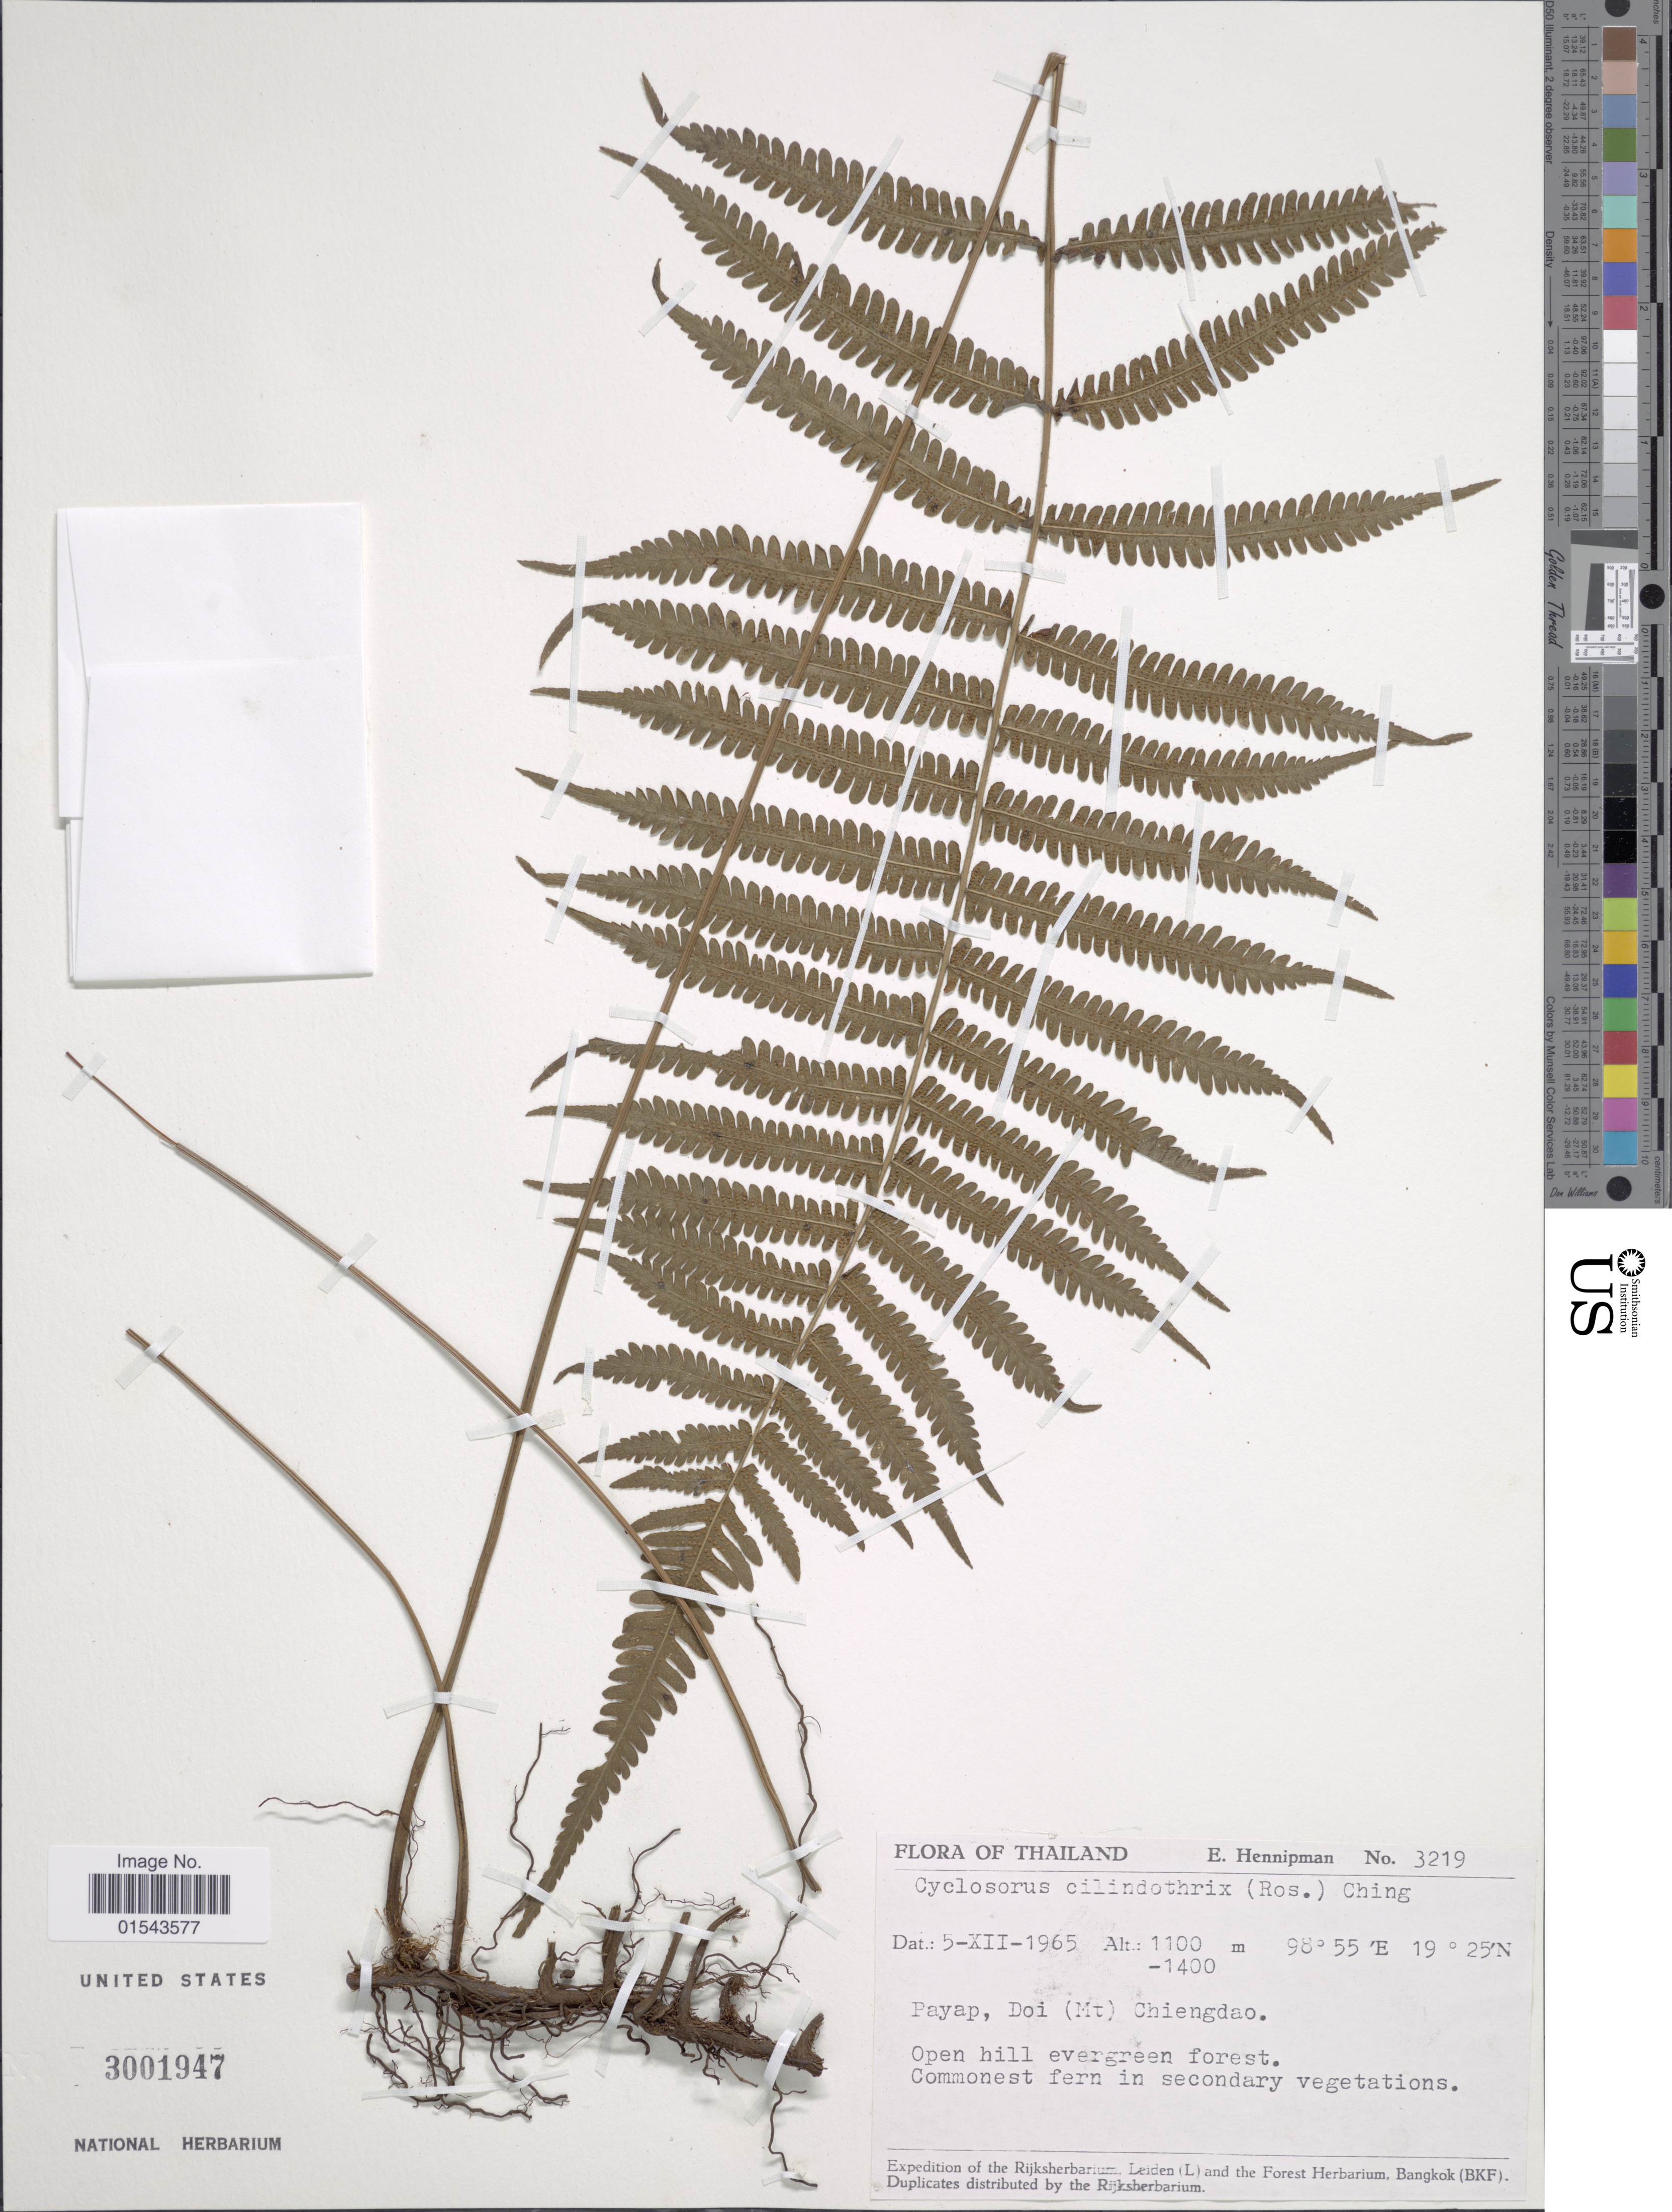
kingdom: Plantae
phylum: Tracheophyta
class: Polypodiopsida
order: Polypodiales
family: Thelypteridaceae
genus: Christella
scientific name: Christella clarkei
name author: (Bedd.) Holttum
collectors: E. Hennipman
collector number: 3219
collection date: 1965-12-05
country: Thailand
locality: Payap, Doi ( Mt) Chiengdao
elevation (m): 1100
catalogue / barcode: US 3001947